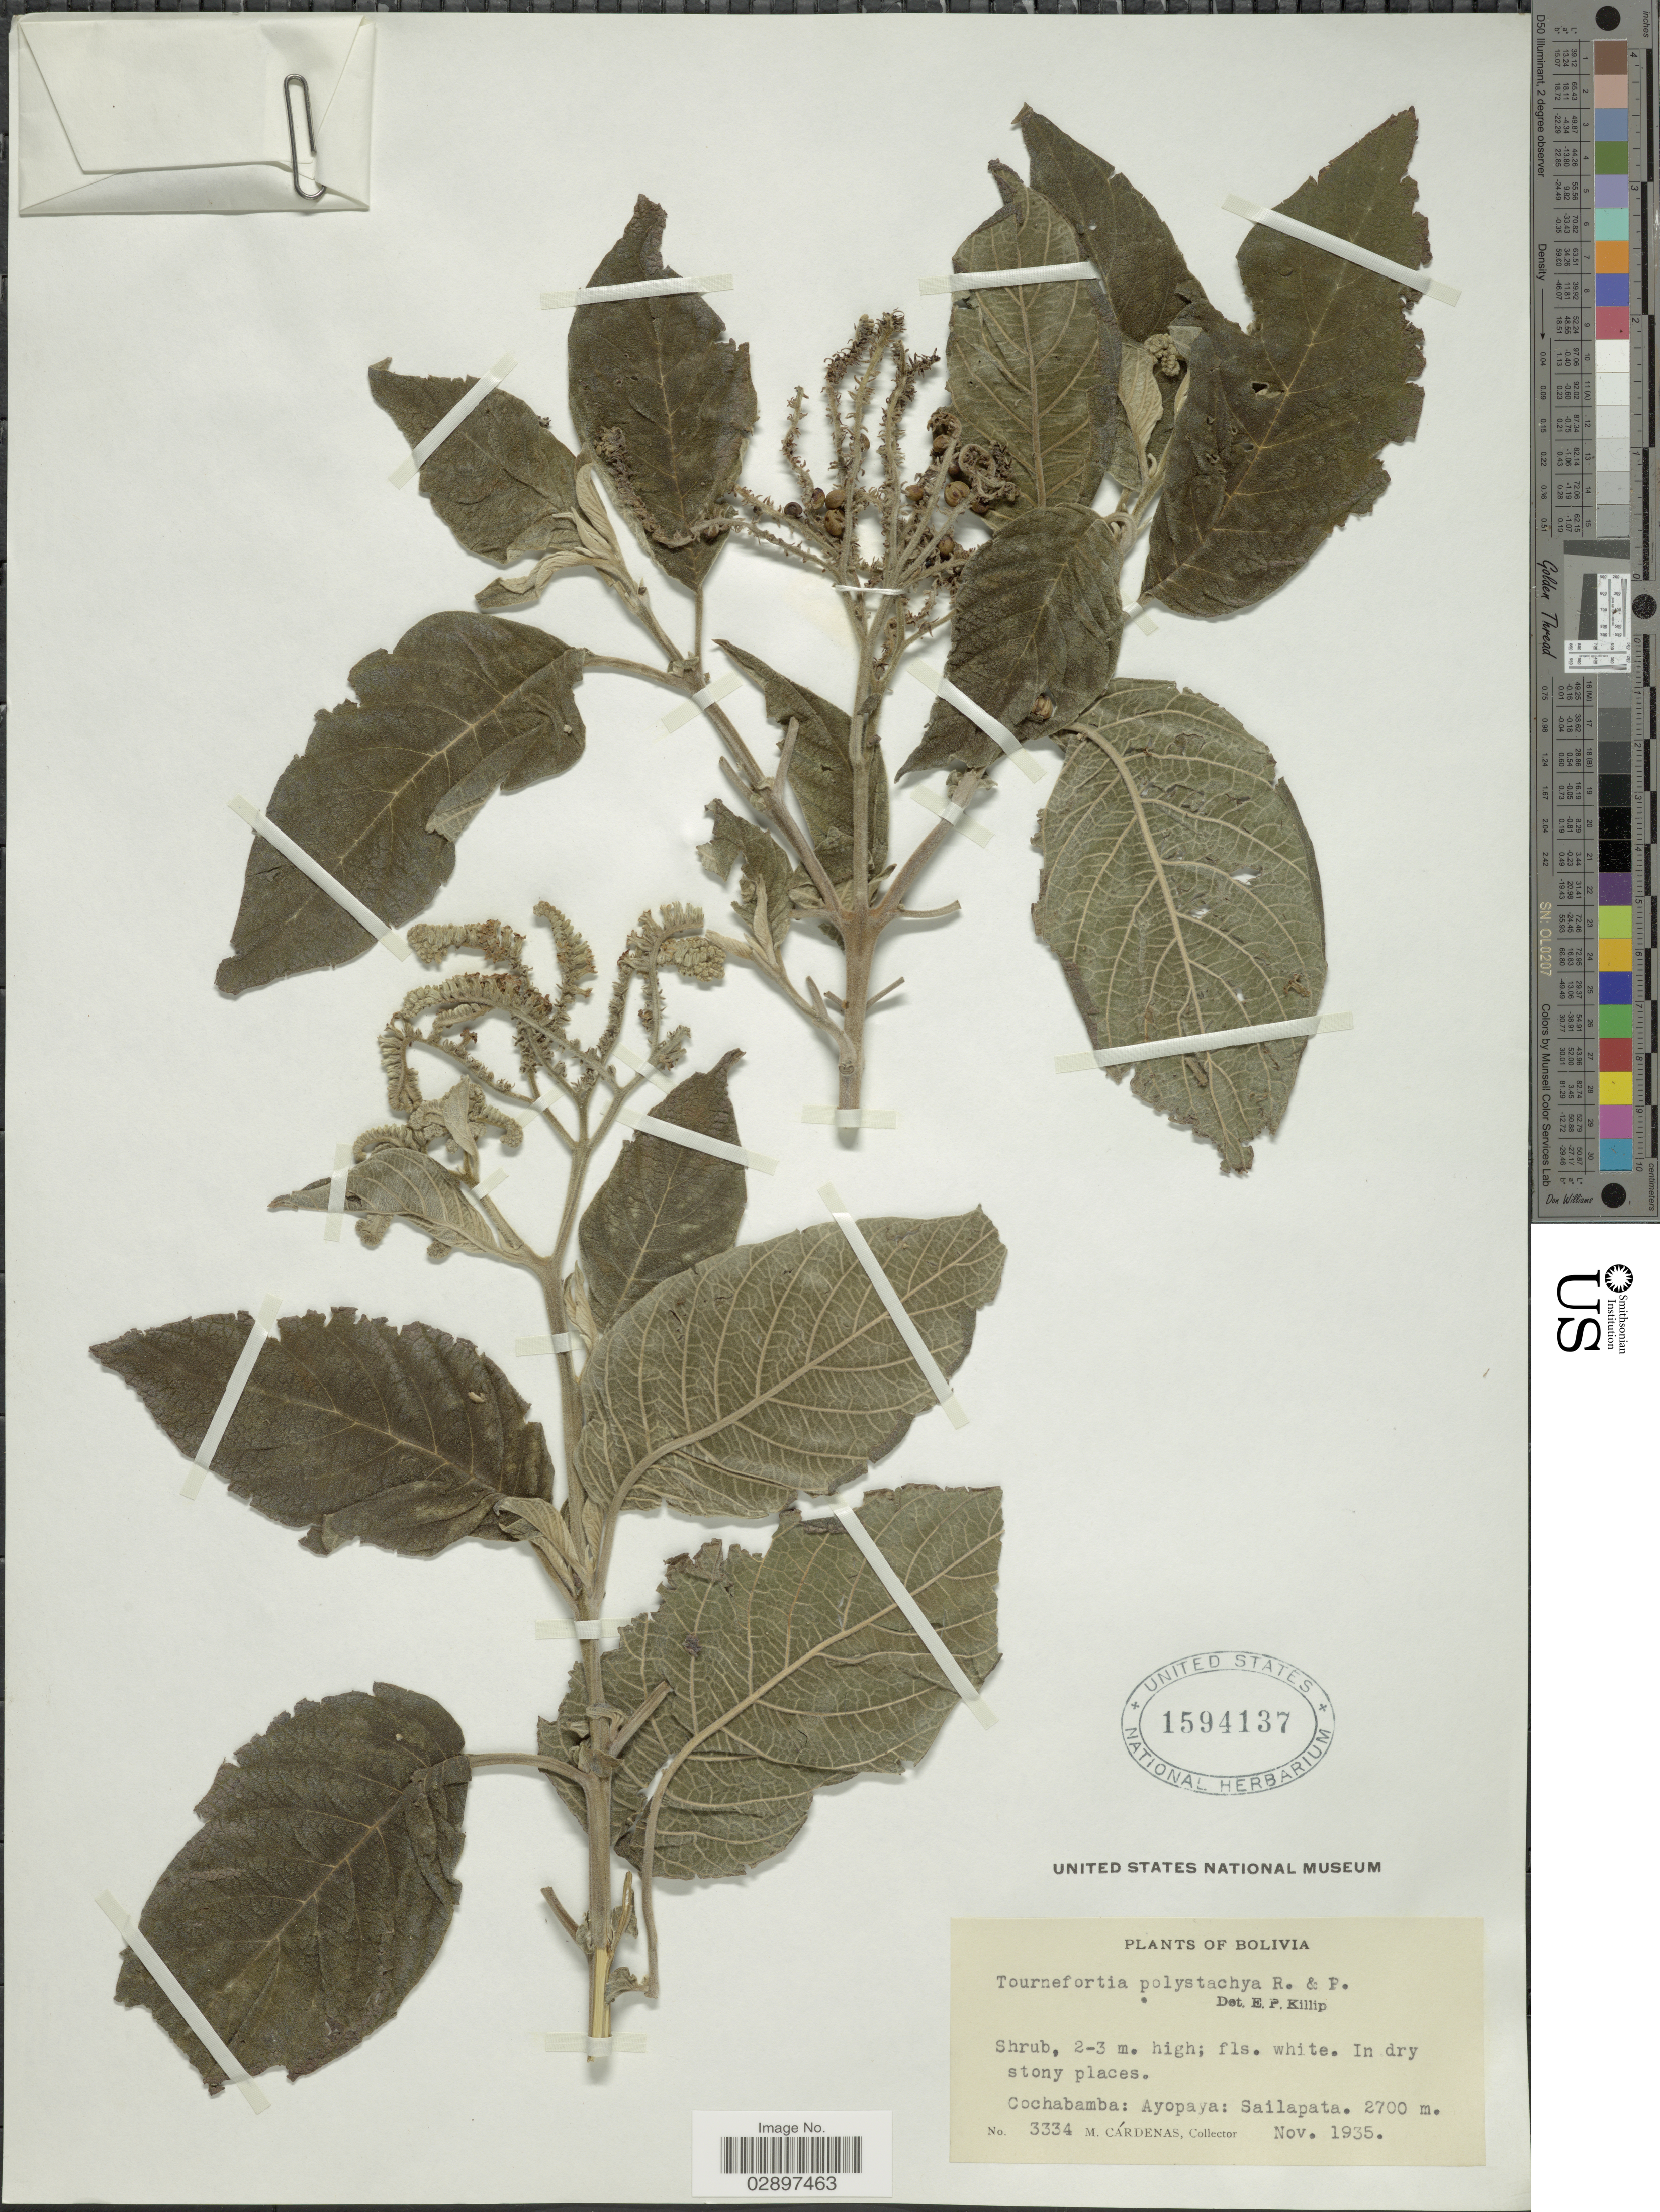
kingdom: Plantae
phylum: Tracheophyta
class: Magnoliopsida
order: Boraginales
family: Heliotropiaceae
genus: Tournefortia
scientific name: Tournefortia polystachya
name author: Ruiz & Pav.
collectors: M. Cárdenas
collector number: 3334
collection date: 1935-11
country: Bolivia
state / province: Cochabamba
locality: Ayopaya: Sailapata.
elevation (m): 2700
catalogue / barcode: US 1594137